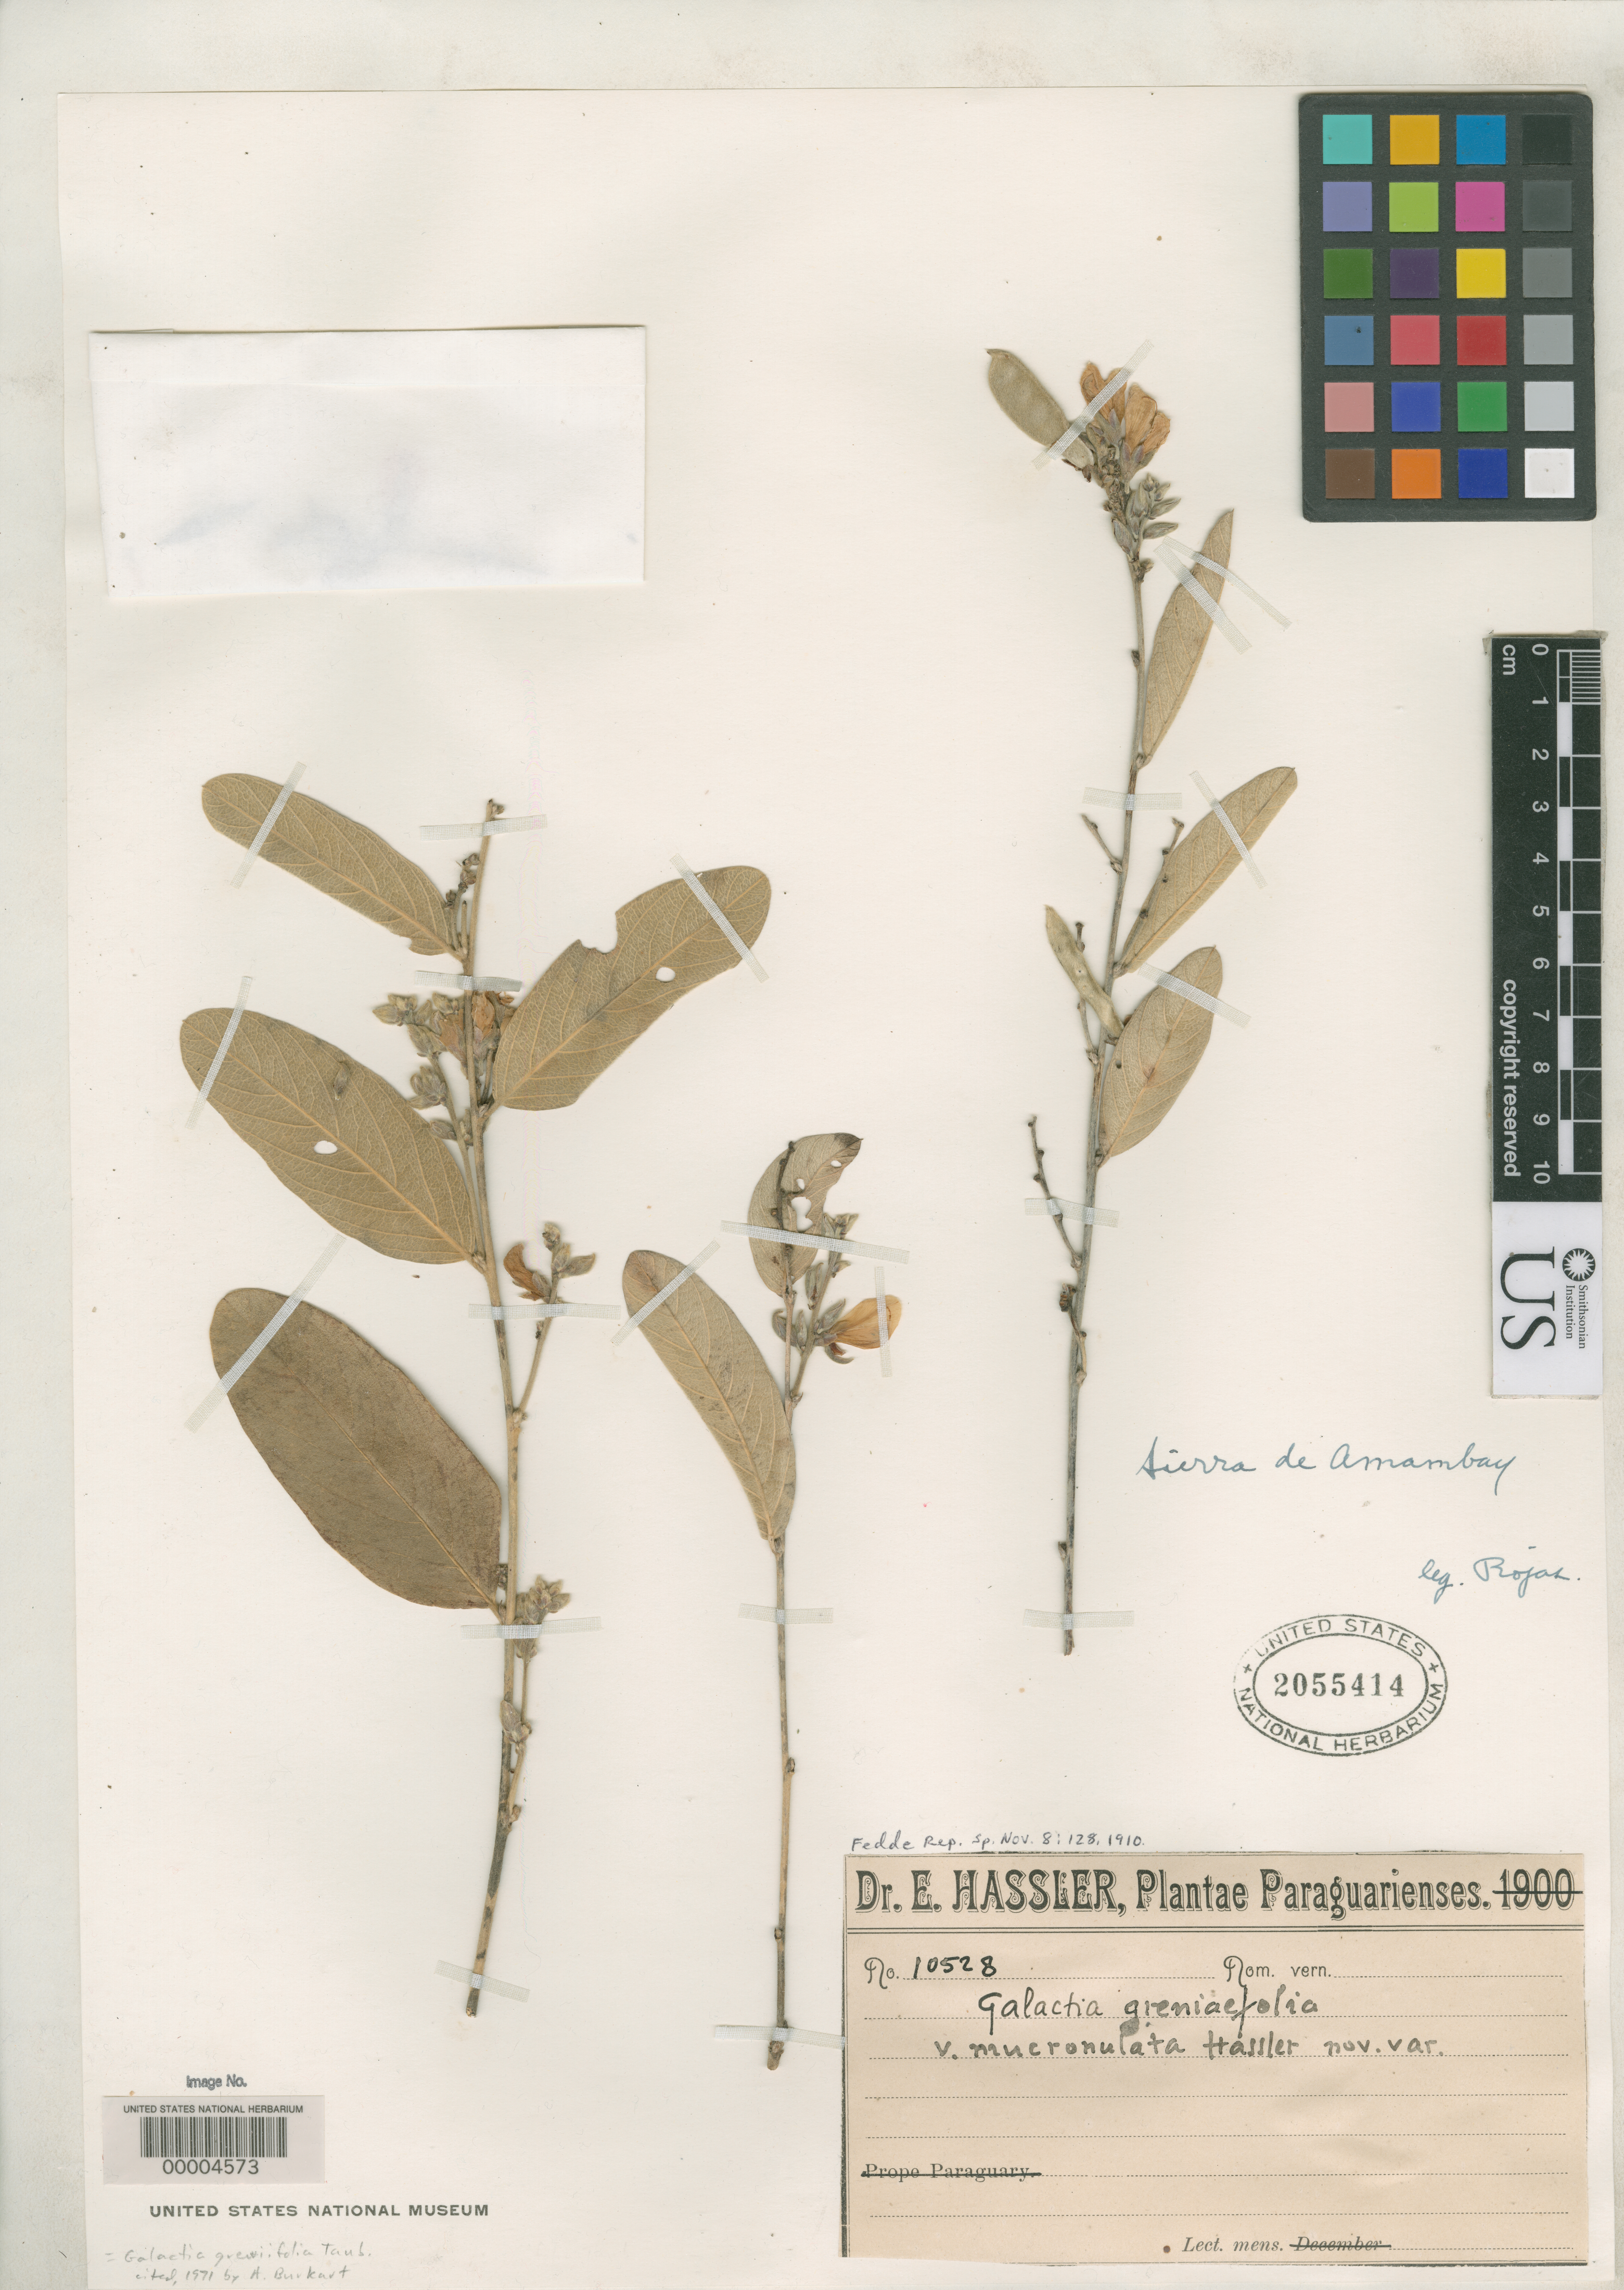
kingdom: Plantae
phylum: Tracheophyta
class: Magnoliopsida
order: Fabales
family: Fabaceae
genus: Galactia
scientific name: Galactia grewiifolia var. mucronulata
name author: Hassl.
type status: Type Collection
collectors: T. Rojas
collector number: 10528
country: Paraguay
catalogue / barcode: US 2055414